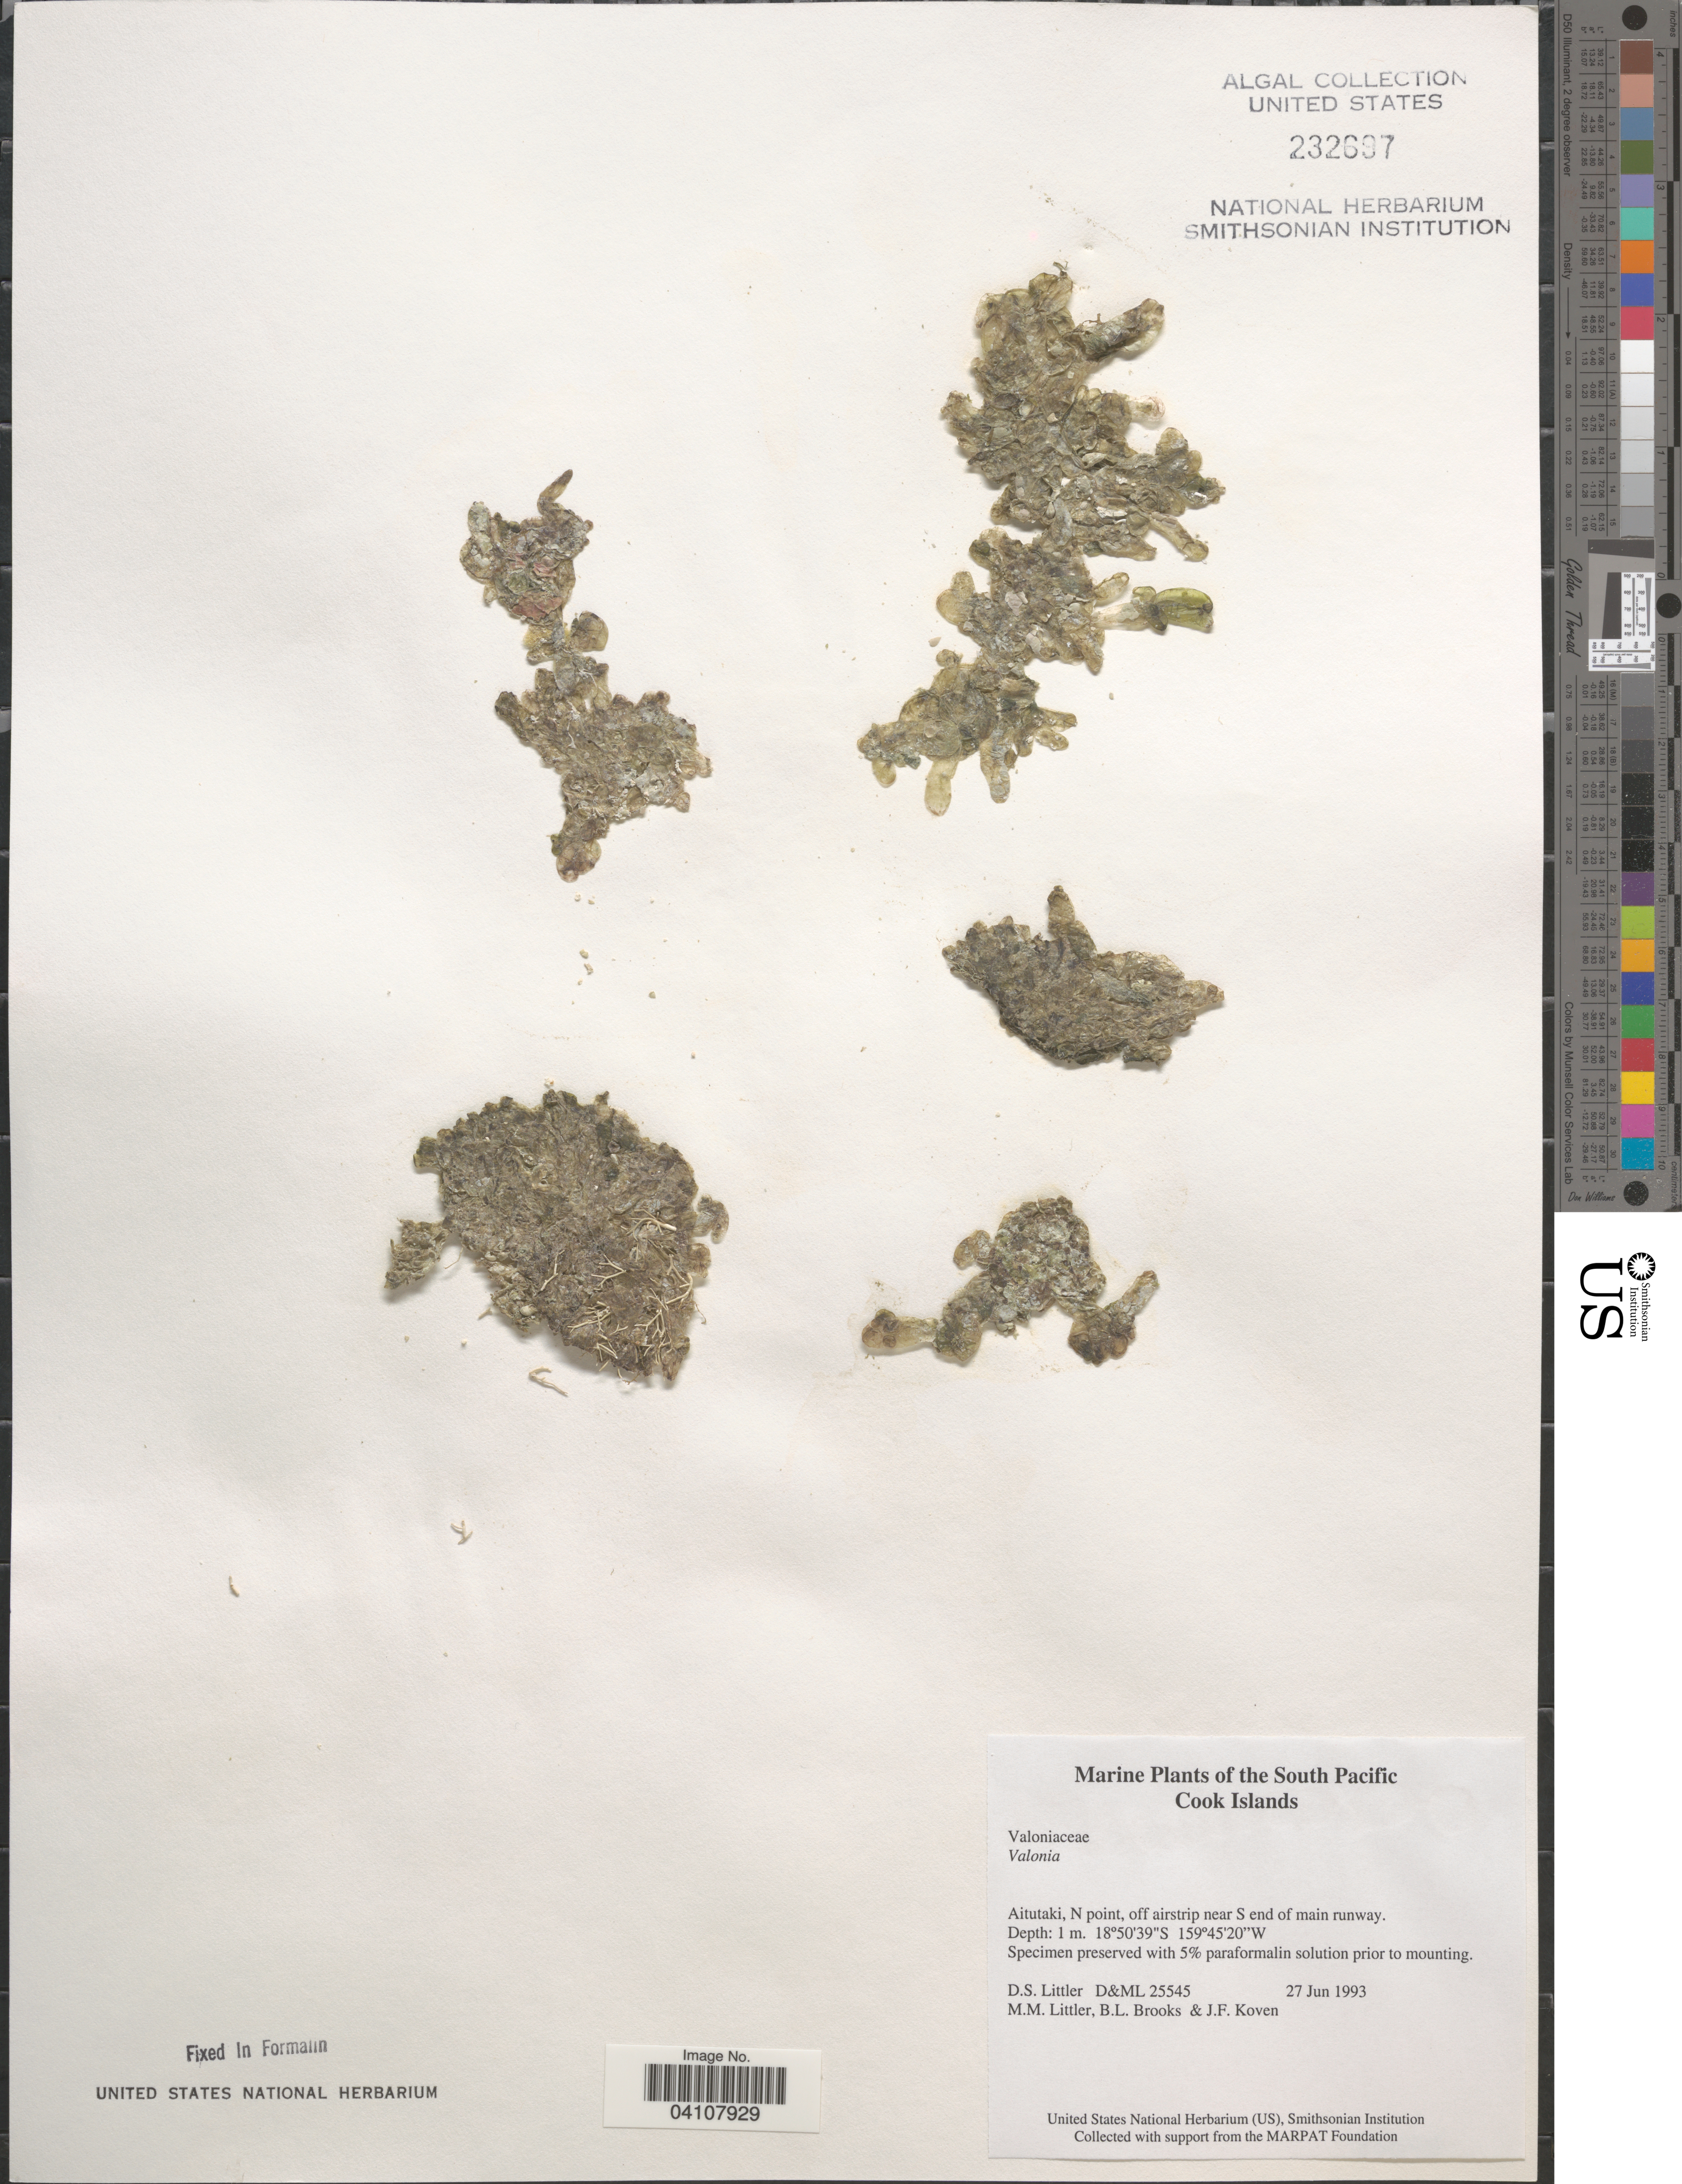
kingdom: Plantae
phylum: Chlorophyta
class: Ulvophyceae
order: Siphonocladales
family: Valoniaceae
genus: Valonia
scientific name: Valonia sp.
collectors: D. S. Littler, B. Brooks & J. Koven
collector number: D&ML25545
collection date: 1993-06-27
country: Cook Islands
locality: The South Pacific. Aitutaki, N point, off airstrip near S end of main runway.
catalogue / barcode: US 232697